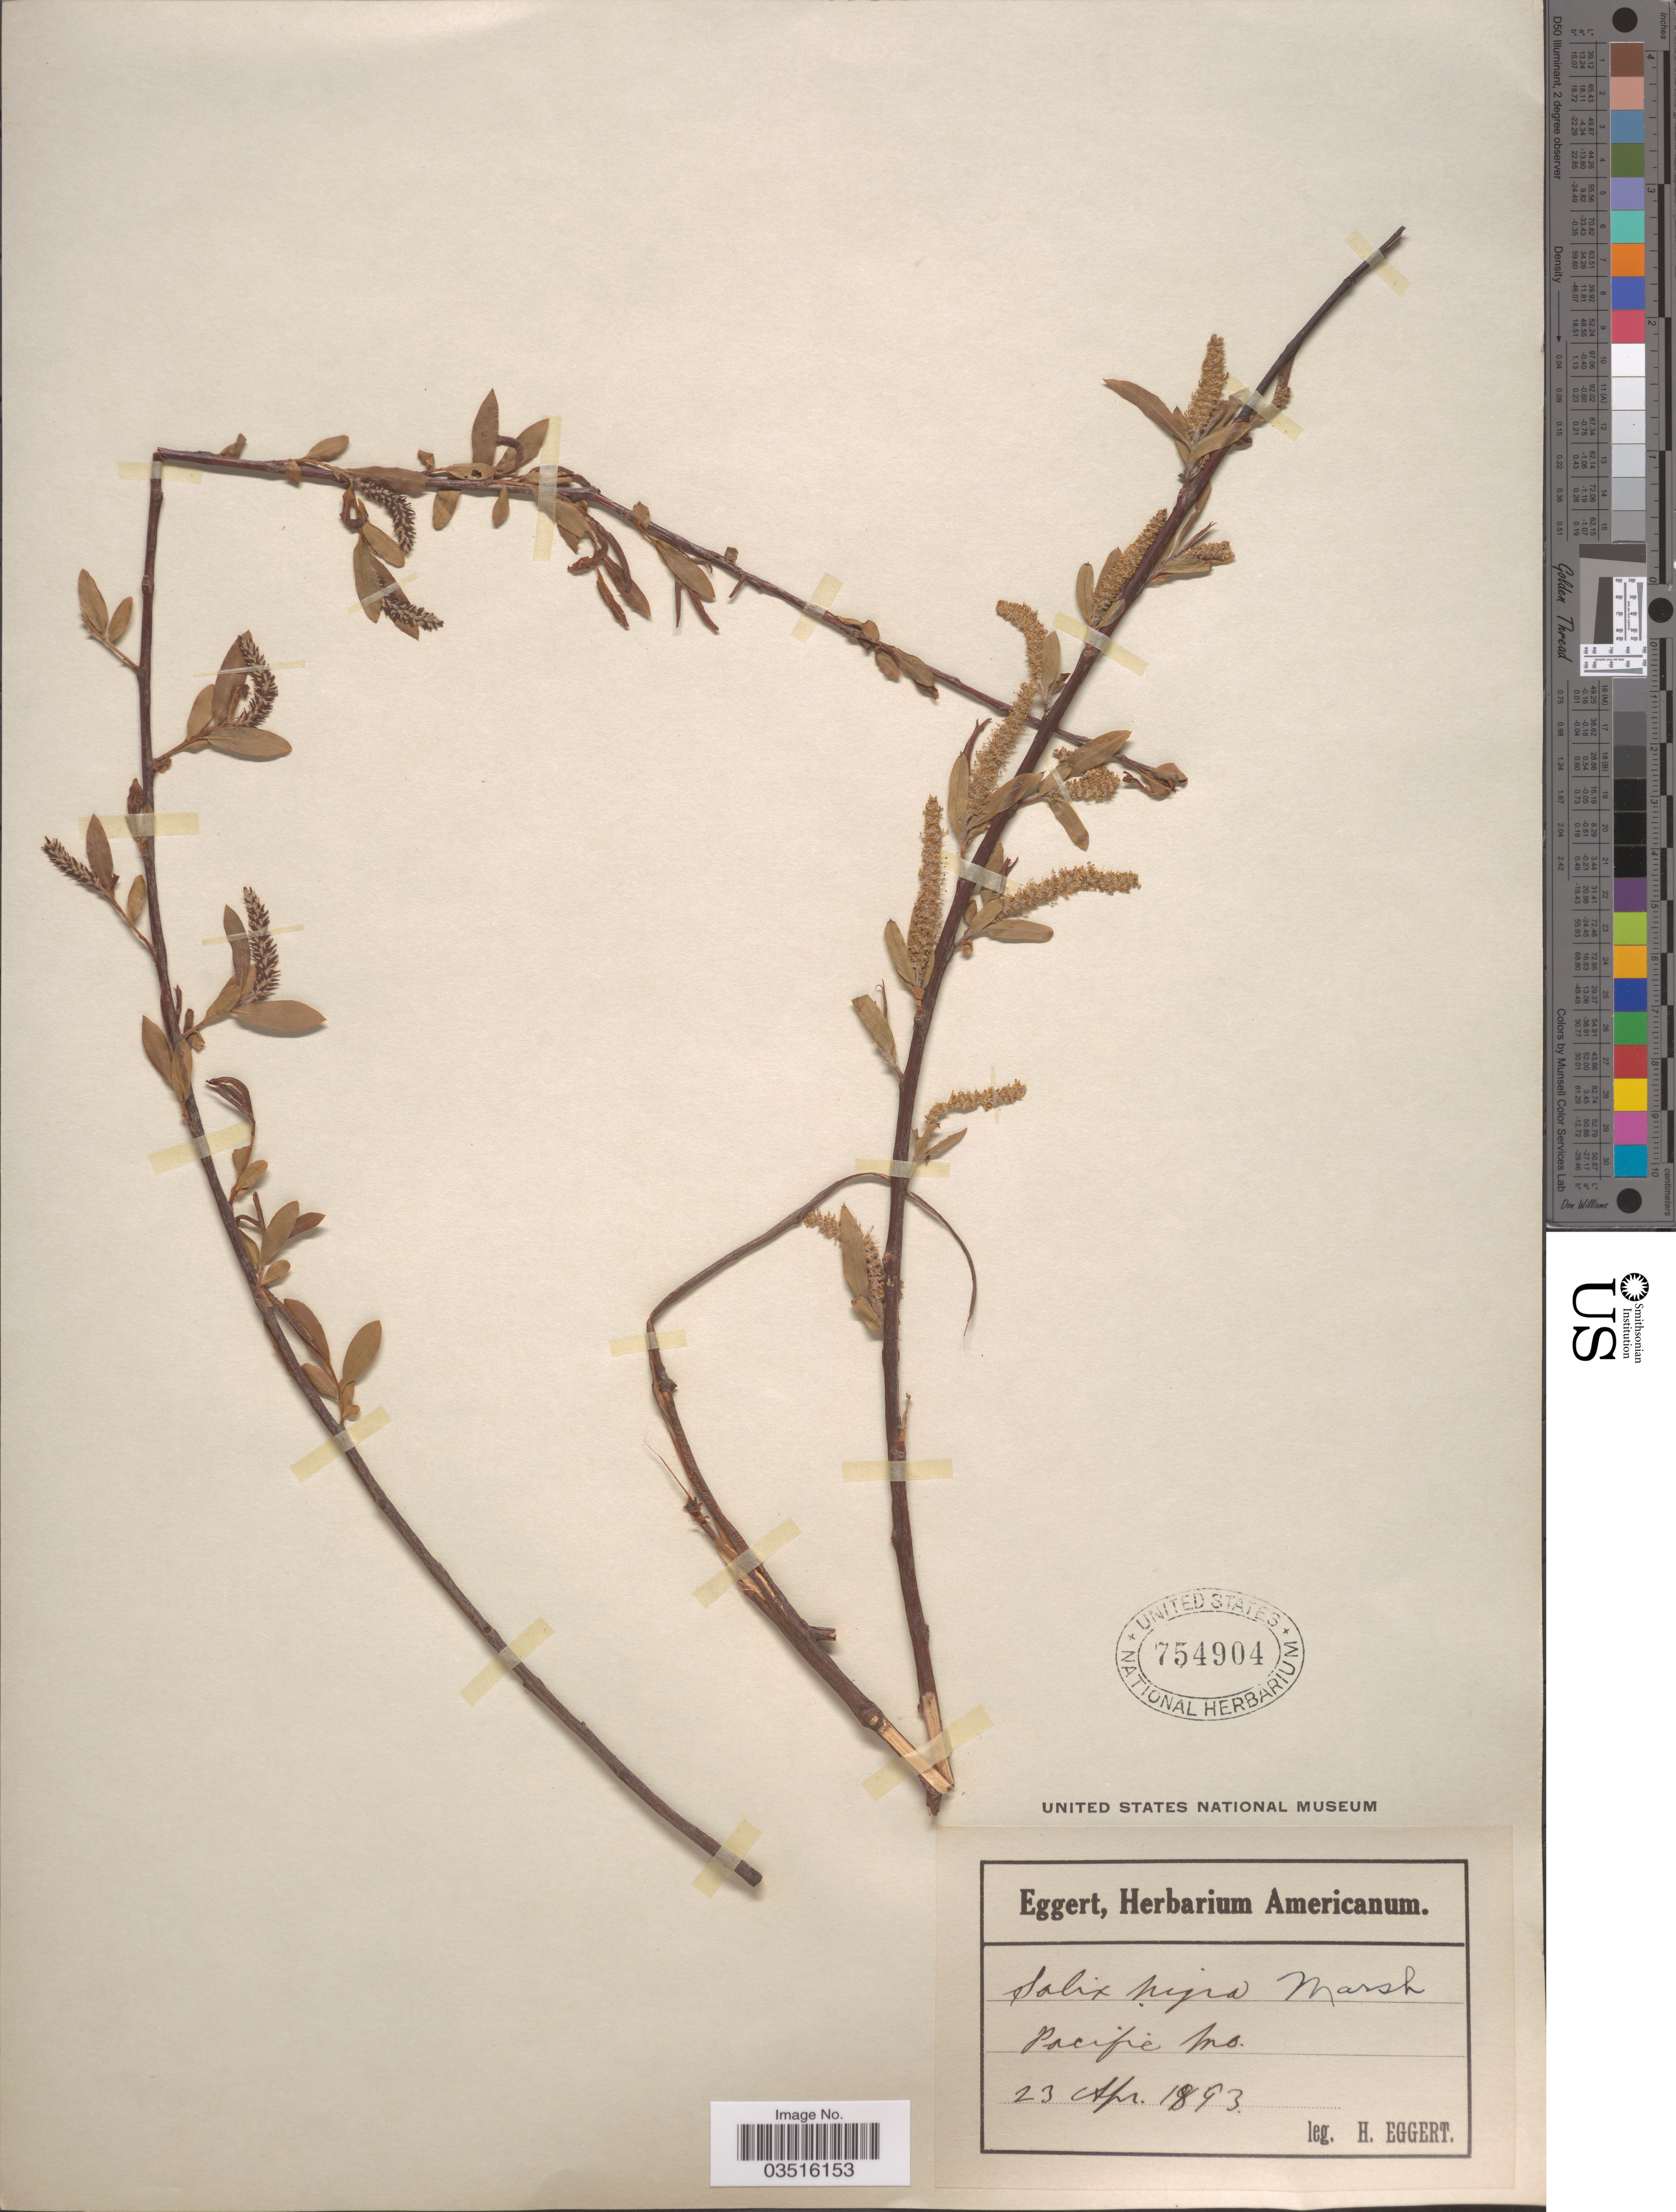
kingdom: Plantae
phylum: Tracheophyta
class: Magnoliopsida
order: Malpighiales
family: Salicaceae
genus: Salix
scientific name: Salix nigra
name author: Marshall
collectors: H. Eggert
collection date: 1893-04-23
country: United States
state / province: Missouri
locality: Pacific.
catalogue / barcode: US 754904